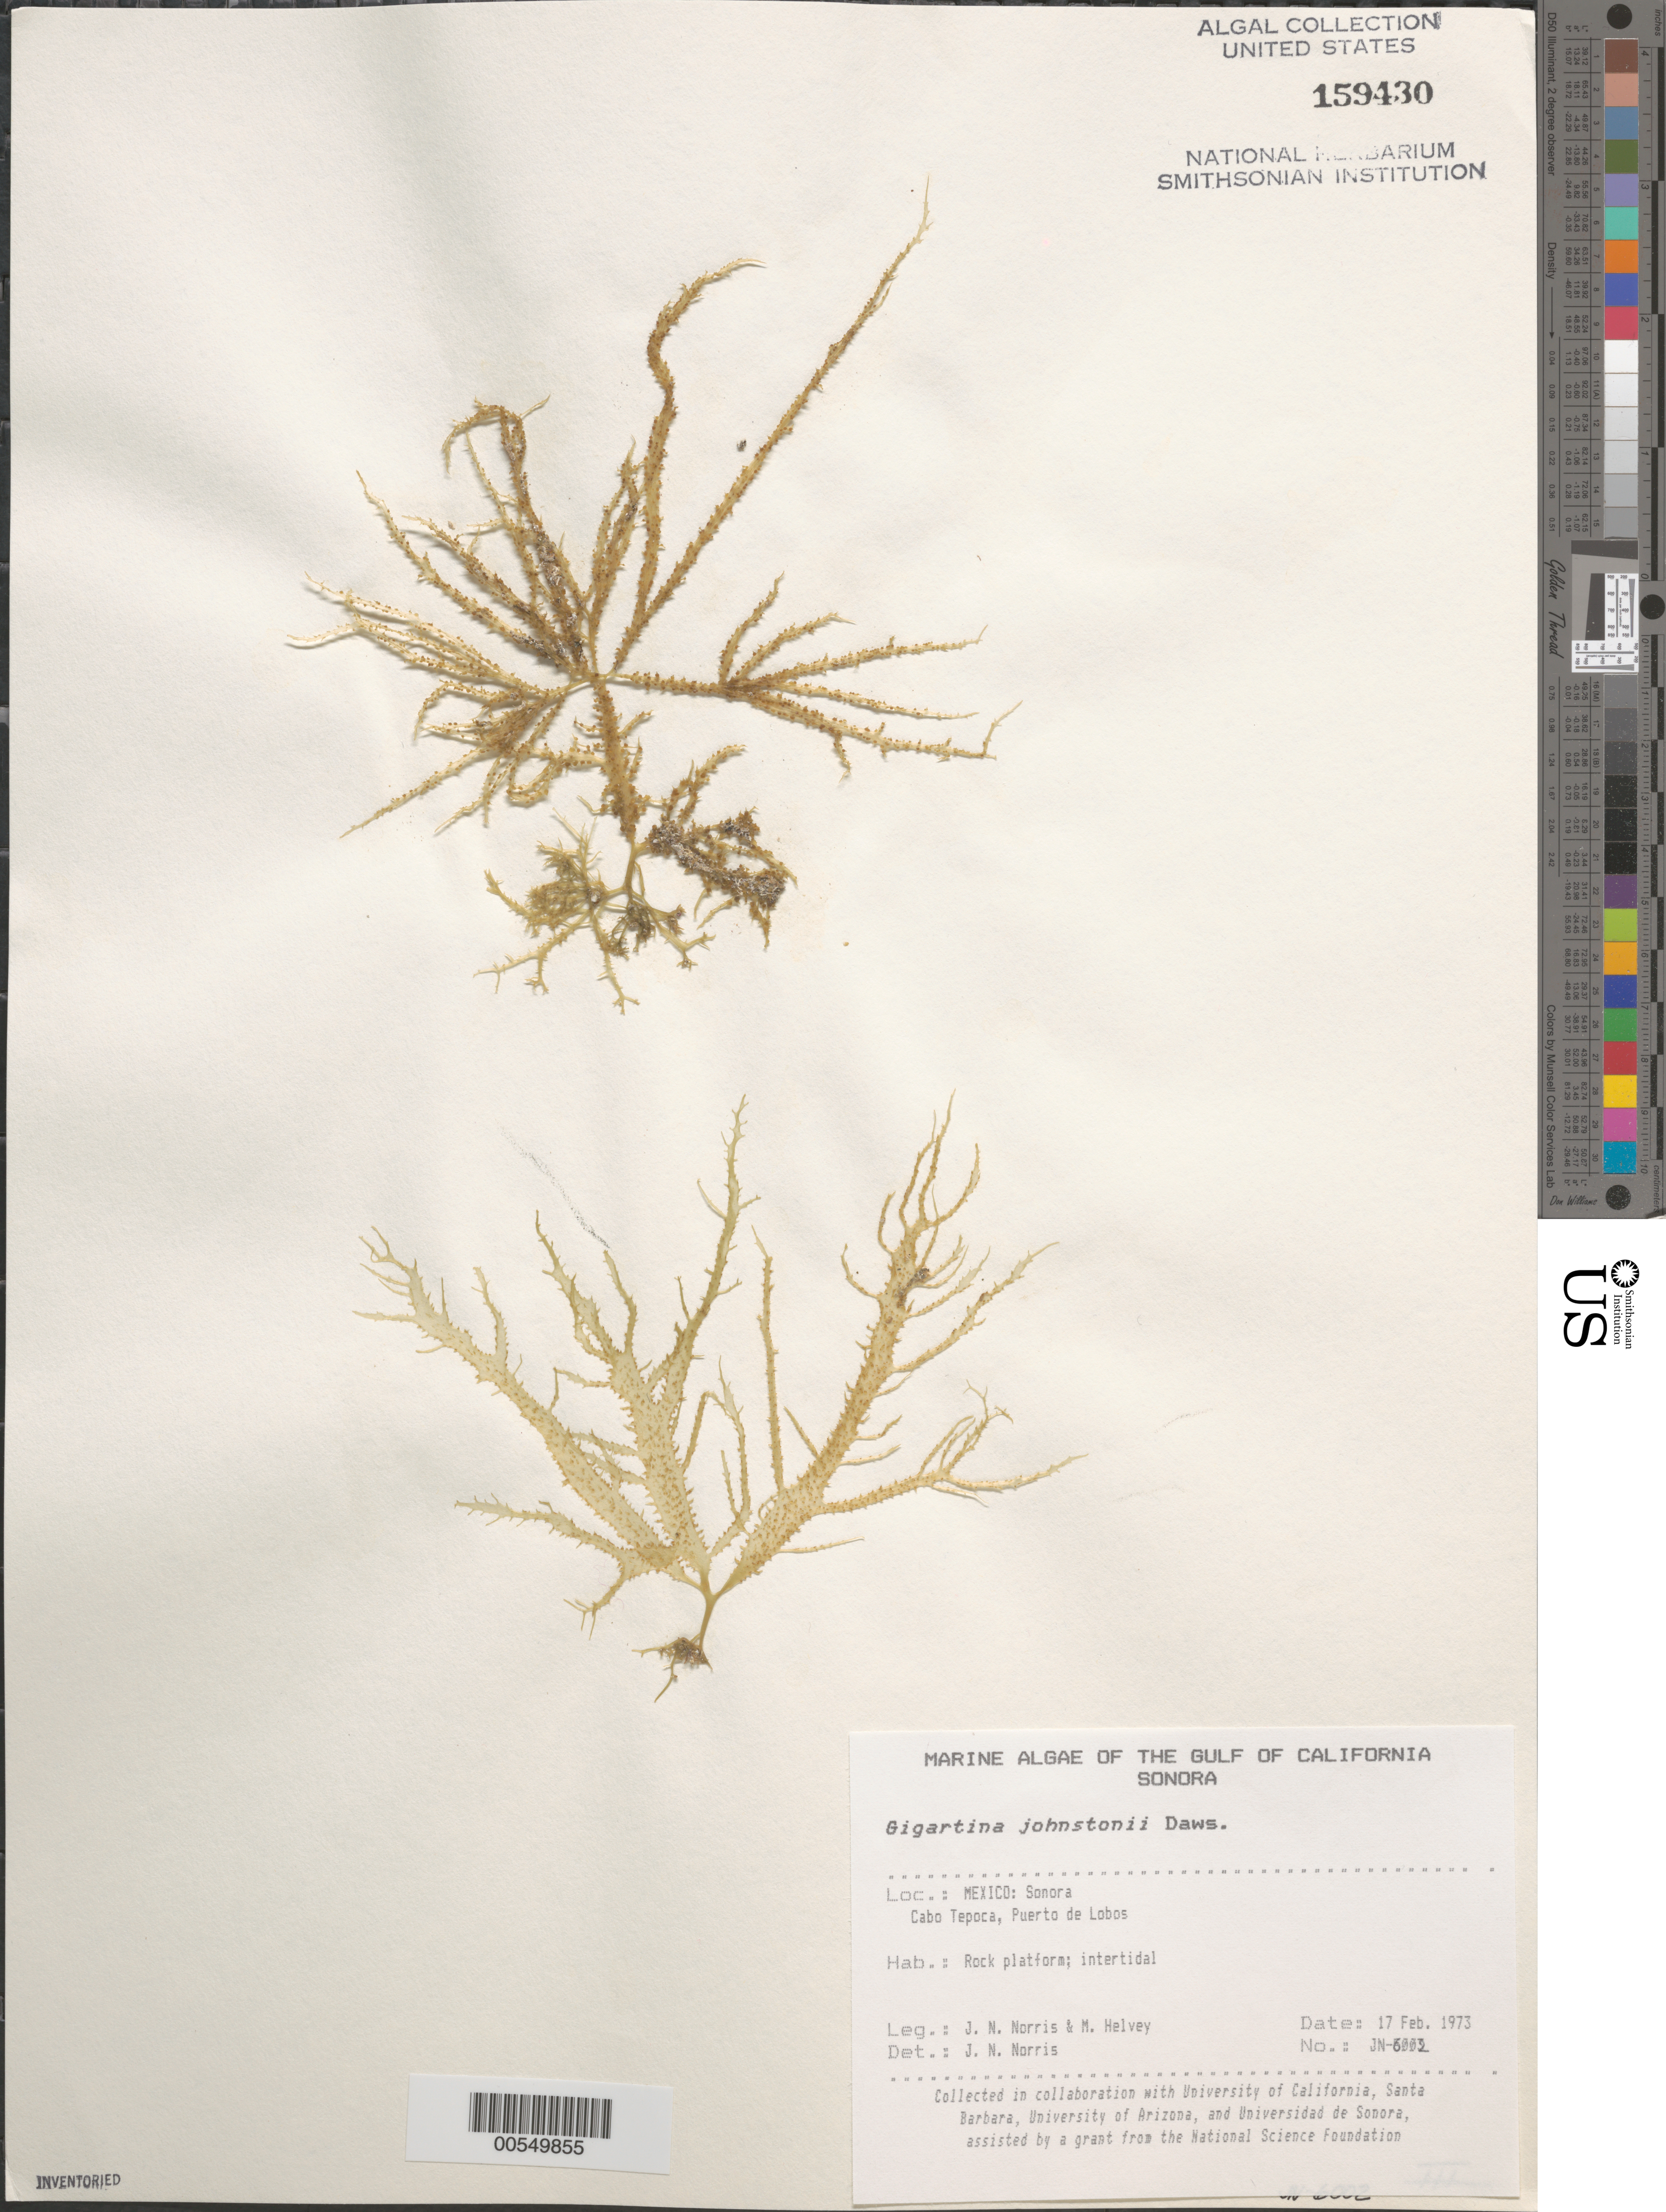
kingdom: Plantae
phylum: Rhodophyta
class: Florideophyceae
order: Gigartinales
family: Gigartinaceae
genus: Chondracanthus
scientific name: Chondracanthus squarrulosus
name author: (Setch. & N.L. Gardner) J.R. Hughey et al.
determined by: Algae name updating Project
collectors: J. N. Norris & M. Helvey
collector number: JN-6002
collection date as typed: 17 Feb 1973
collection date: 1973-02-17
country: Mexico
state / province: Sonora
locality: Cabo Tepoca, Puerto de Lobos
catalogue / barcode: US 159430